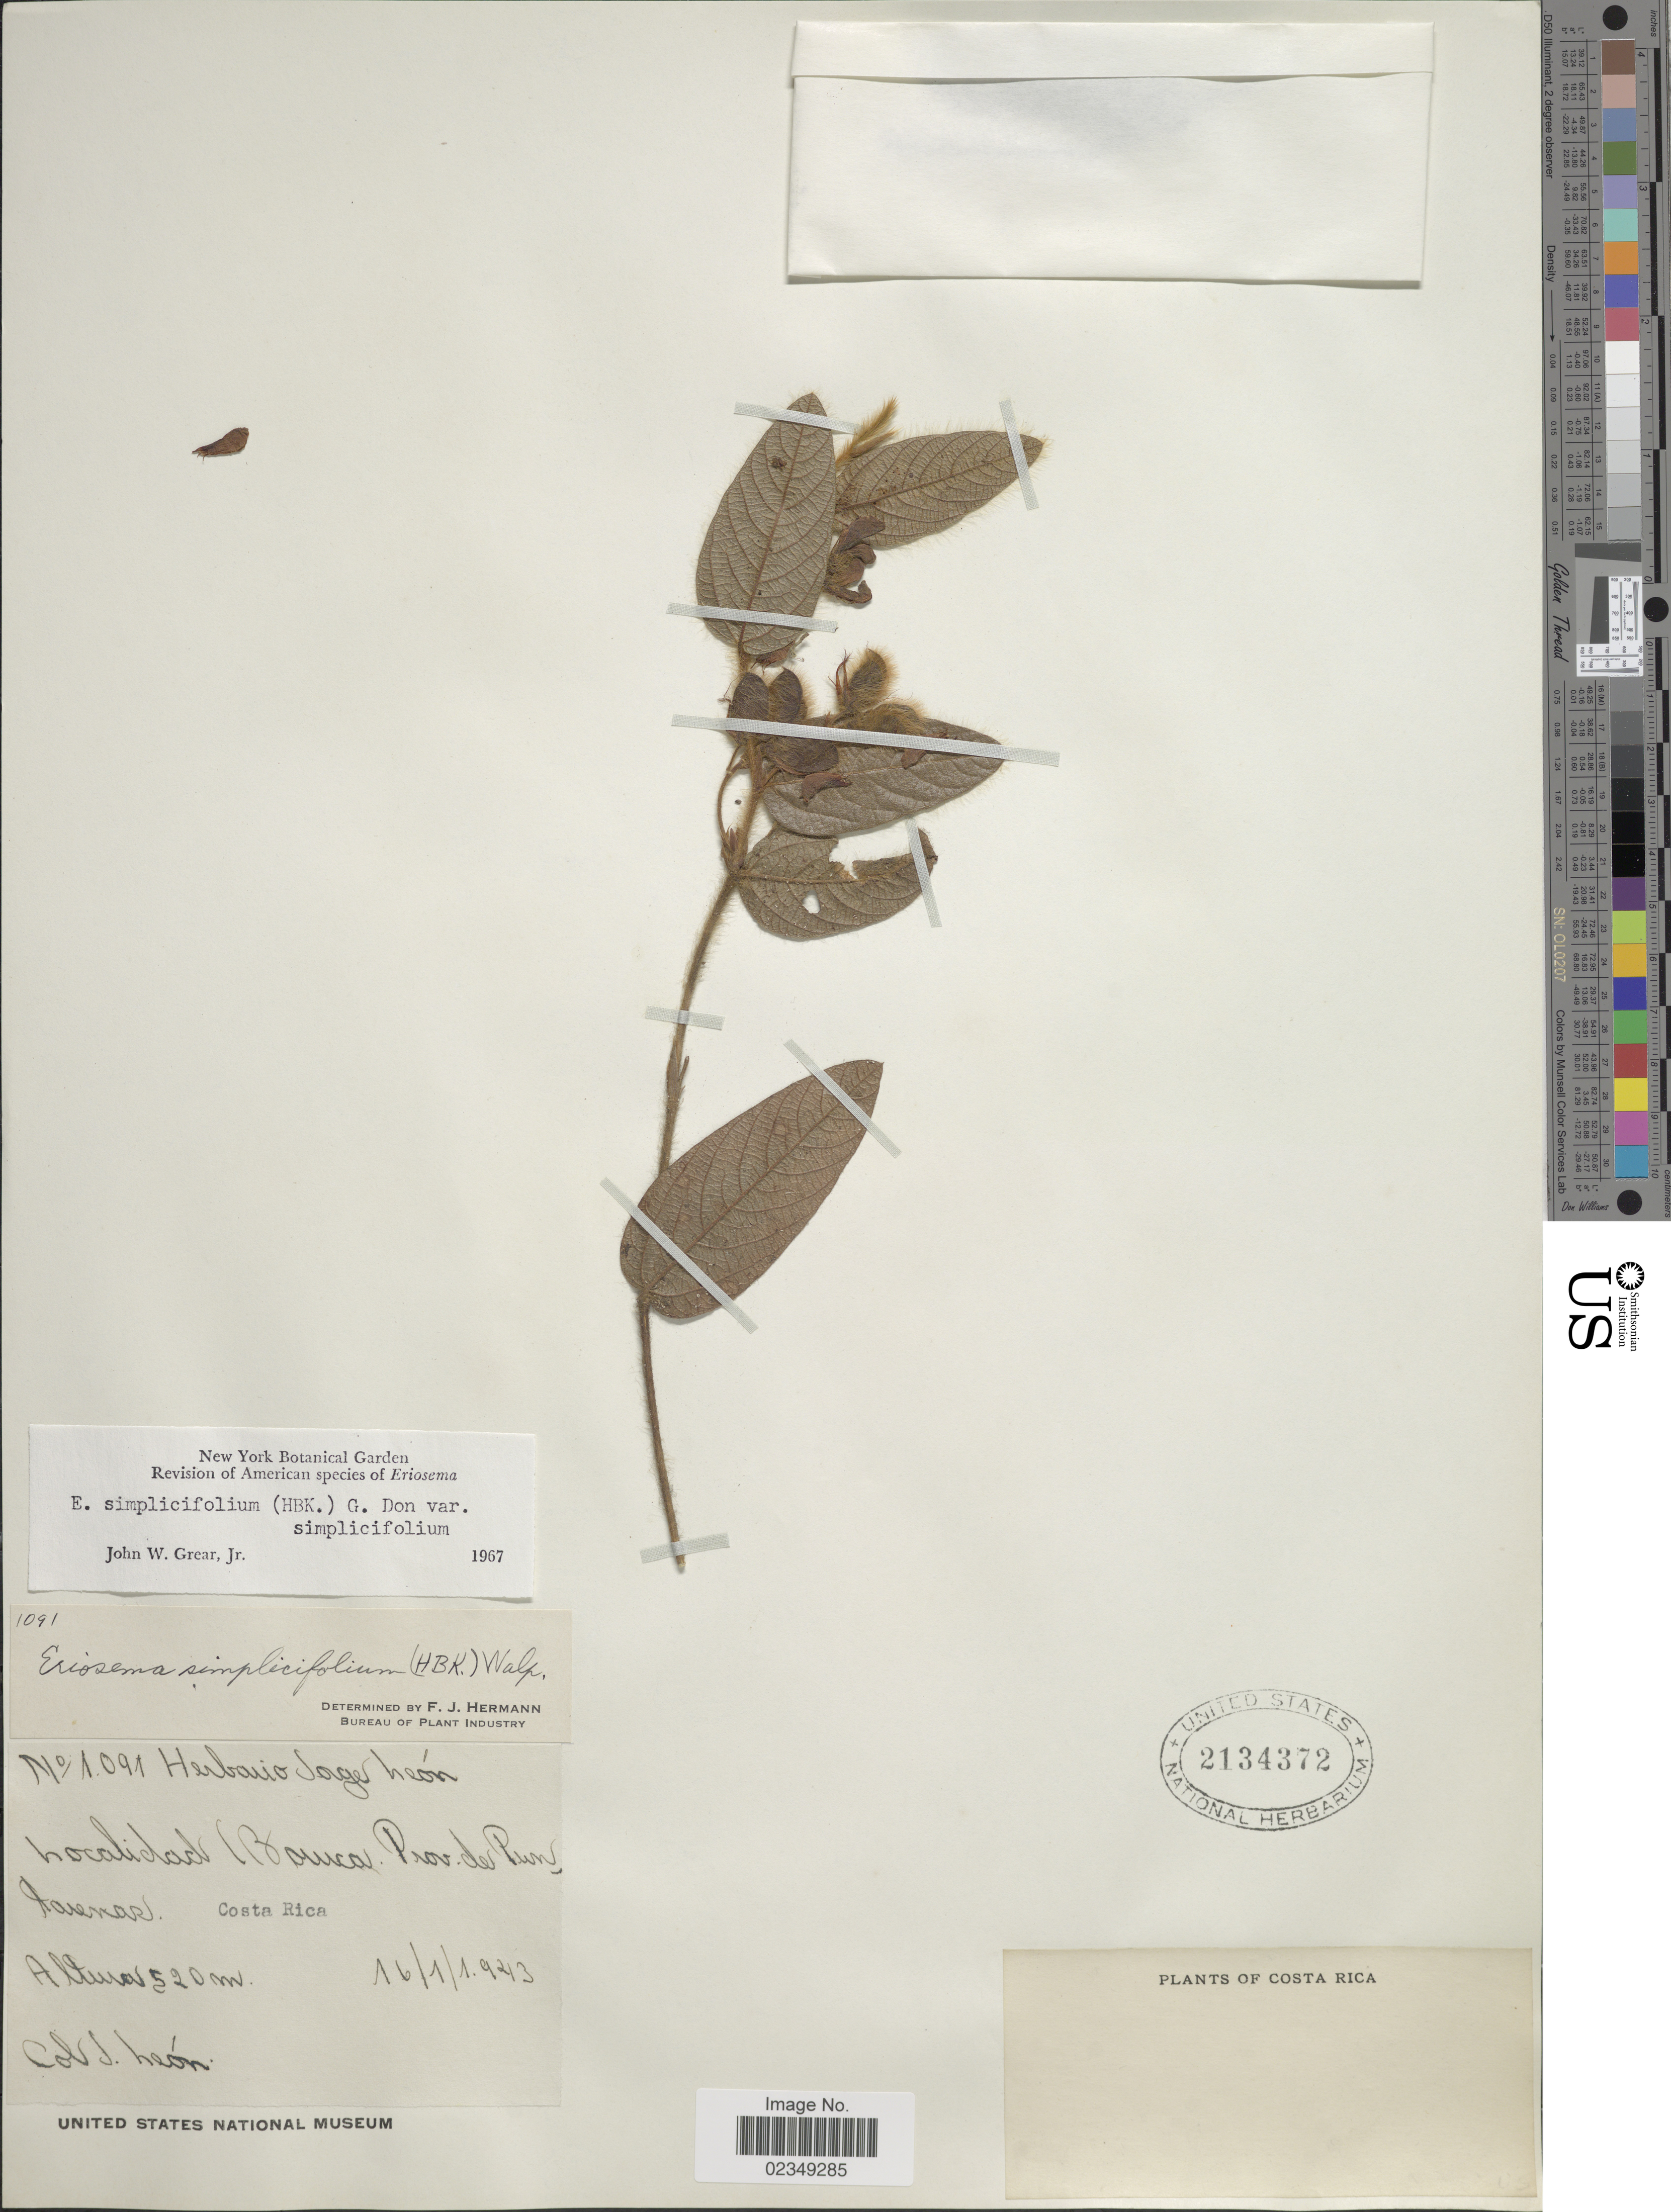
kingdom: Plantae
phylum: Tracheophyta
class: Magnoliopsida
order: Fabales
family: Fabaceae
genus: Eriosema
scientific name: Eriosema simplicifolium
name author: (Kunth) G. Don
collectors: J. León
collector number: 1091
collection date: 1943-01-16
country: Costa Rica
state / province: Puntarenas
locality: Bauca, Prov. de Puntarenas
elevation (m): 520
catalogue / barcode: US 2134372